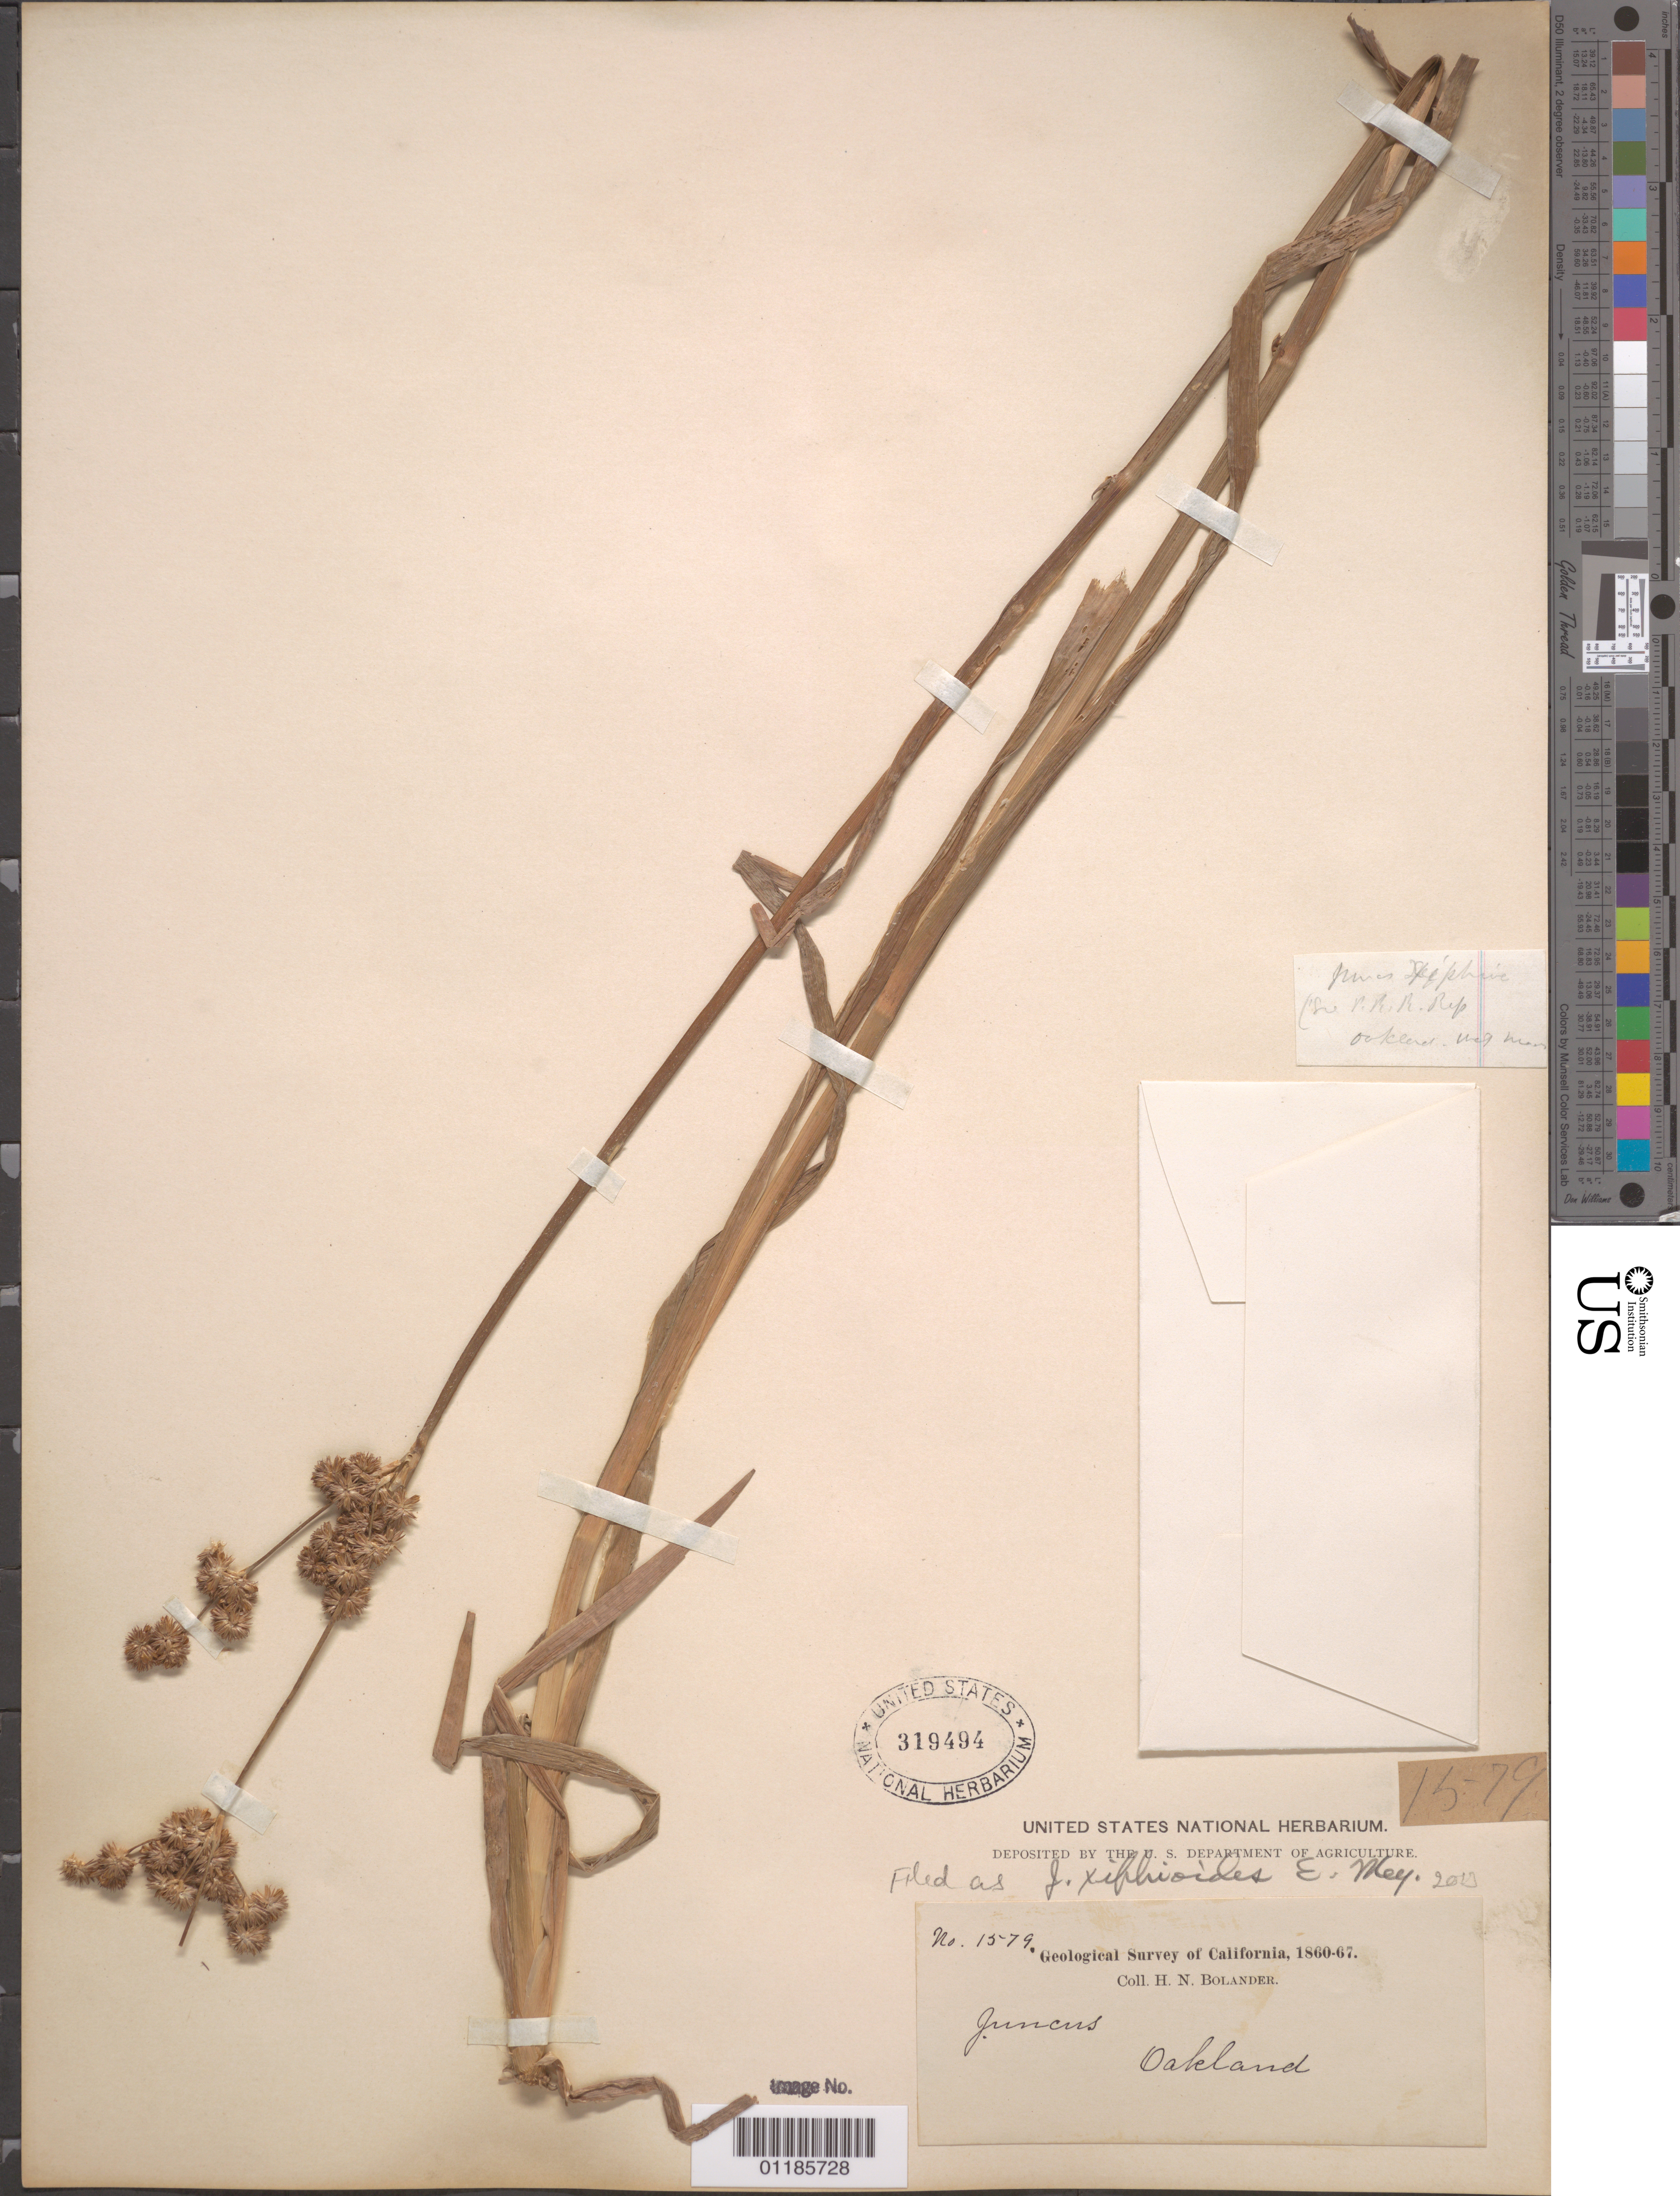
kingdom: Plantae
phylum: Tracheophyta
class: Liliopsida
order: Poales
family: Juncaceae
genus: Juncus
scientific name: Juncus xiphioides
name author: E. Mey.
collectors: H. Bolander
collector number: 1579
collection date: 1860/1867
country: United States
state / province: California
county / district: Alameda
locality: Oakland.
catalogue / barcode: US 319494